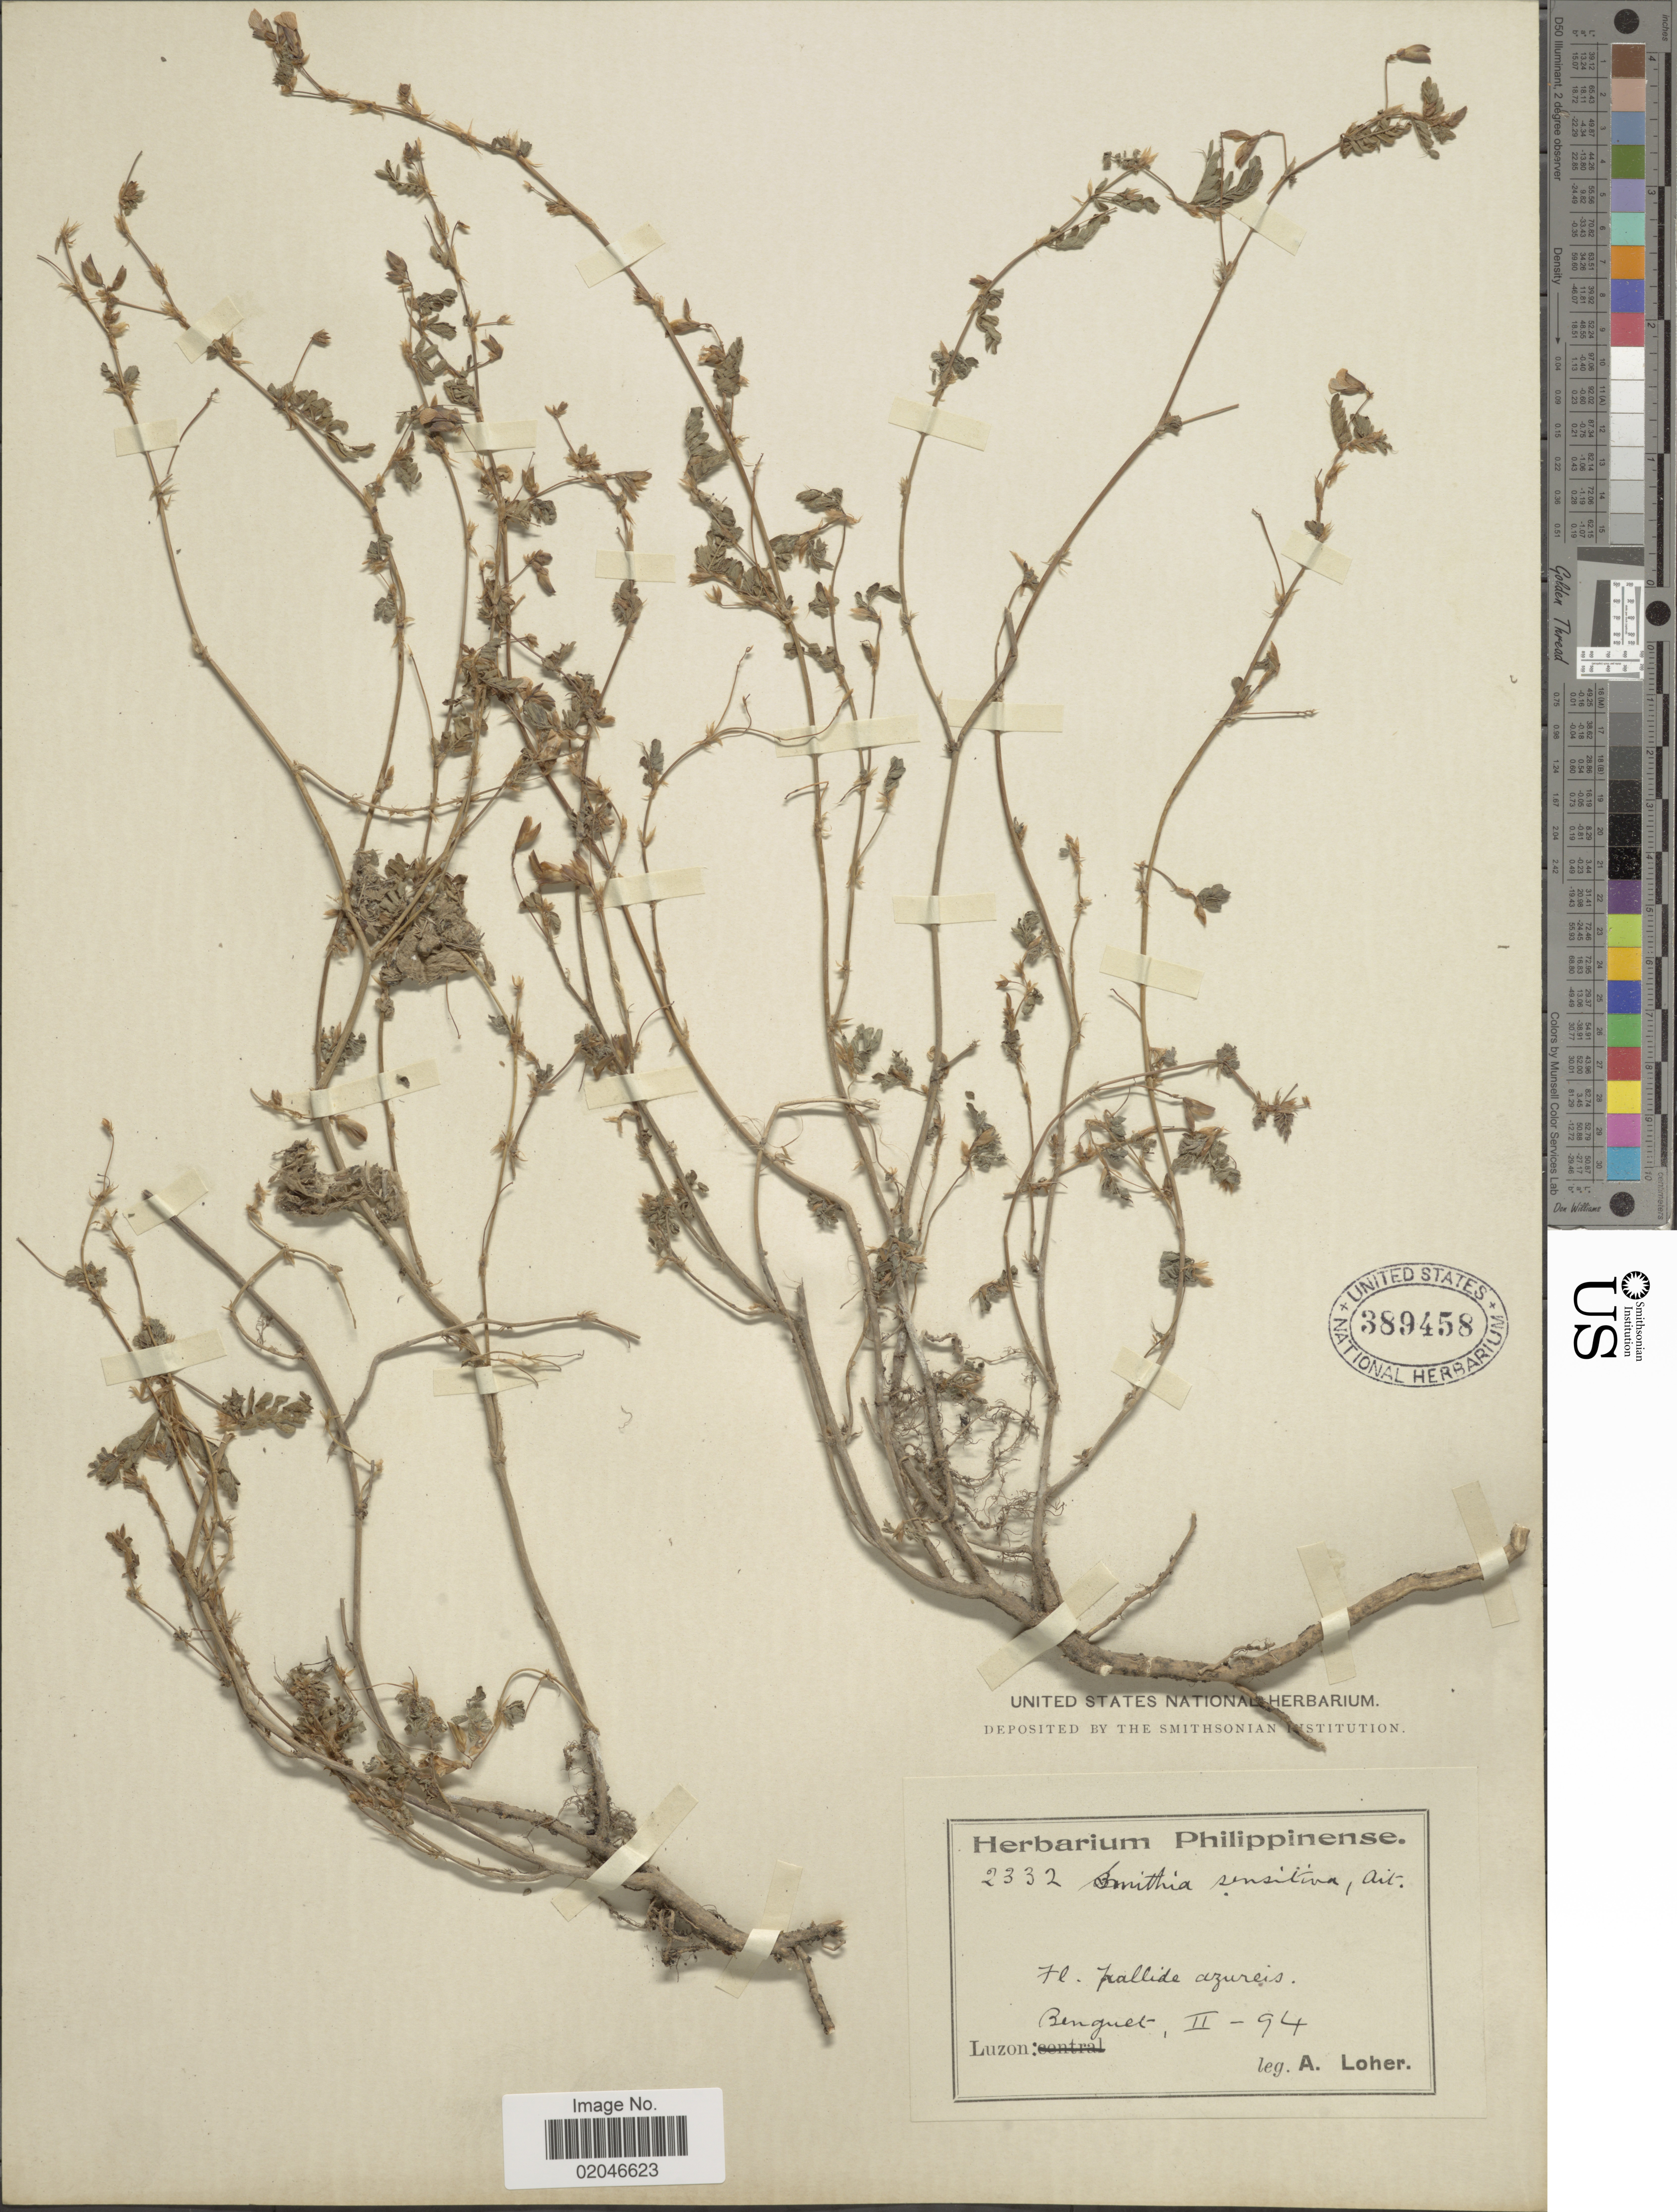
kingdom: Plantae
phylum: Tracheophyta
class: Magnoliopsida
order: Fabales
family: Fabaceae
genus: Smithia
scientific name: Smithia sensitiva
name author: Aiton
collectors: A. Loher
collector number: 2332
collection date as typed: Transcribed d/m/y: /2/94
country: Philippines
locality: Luzon: Benguet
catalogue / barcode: US 389458